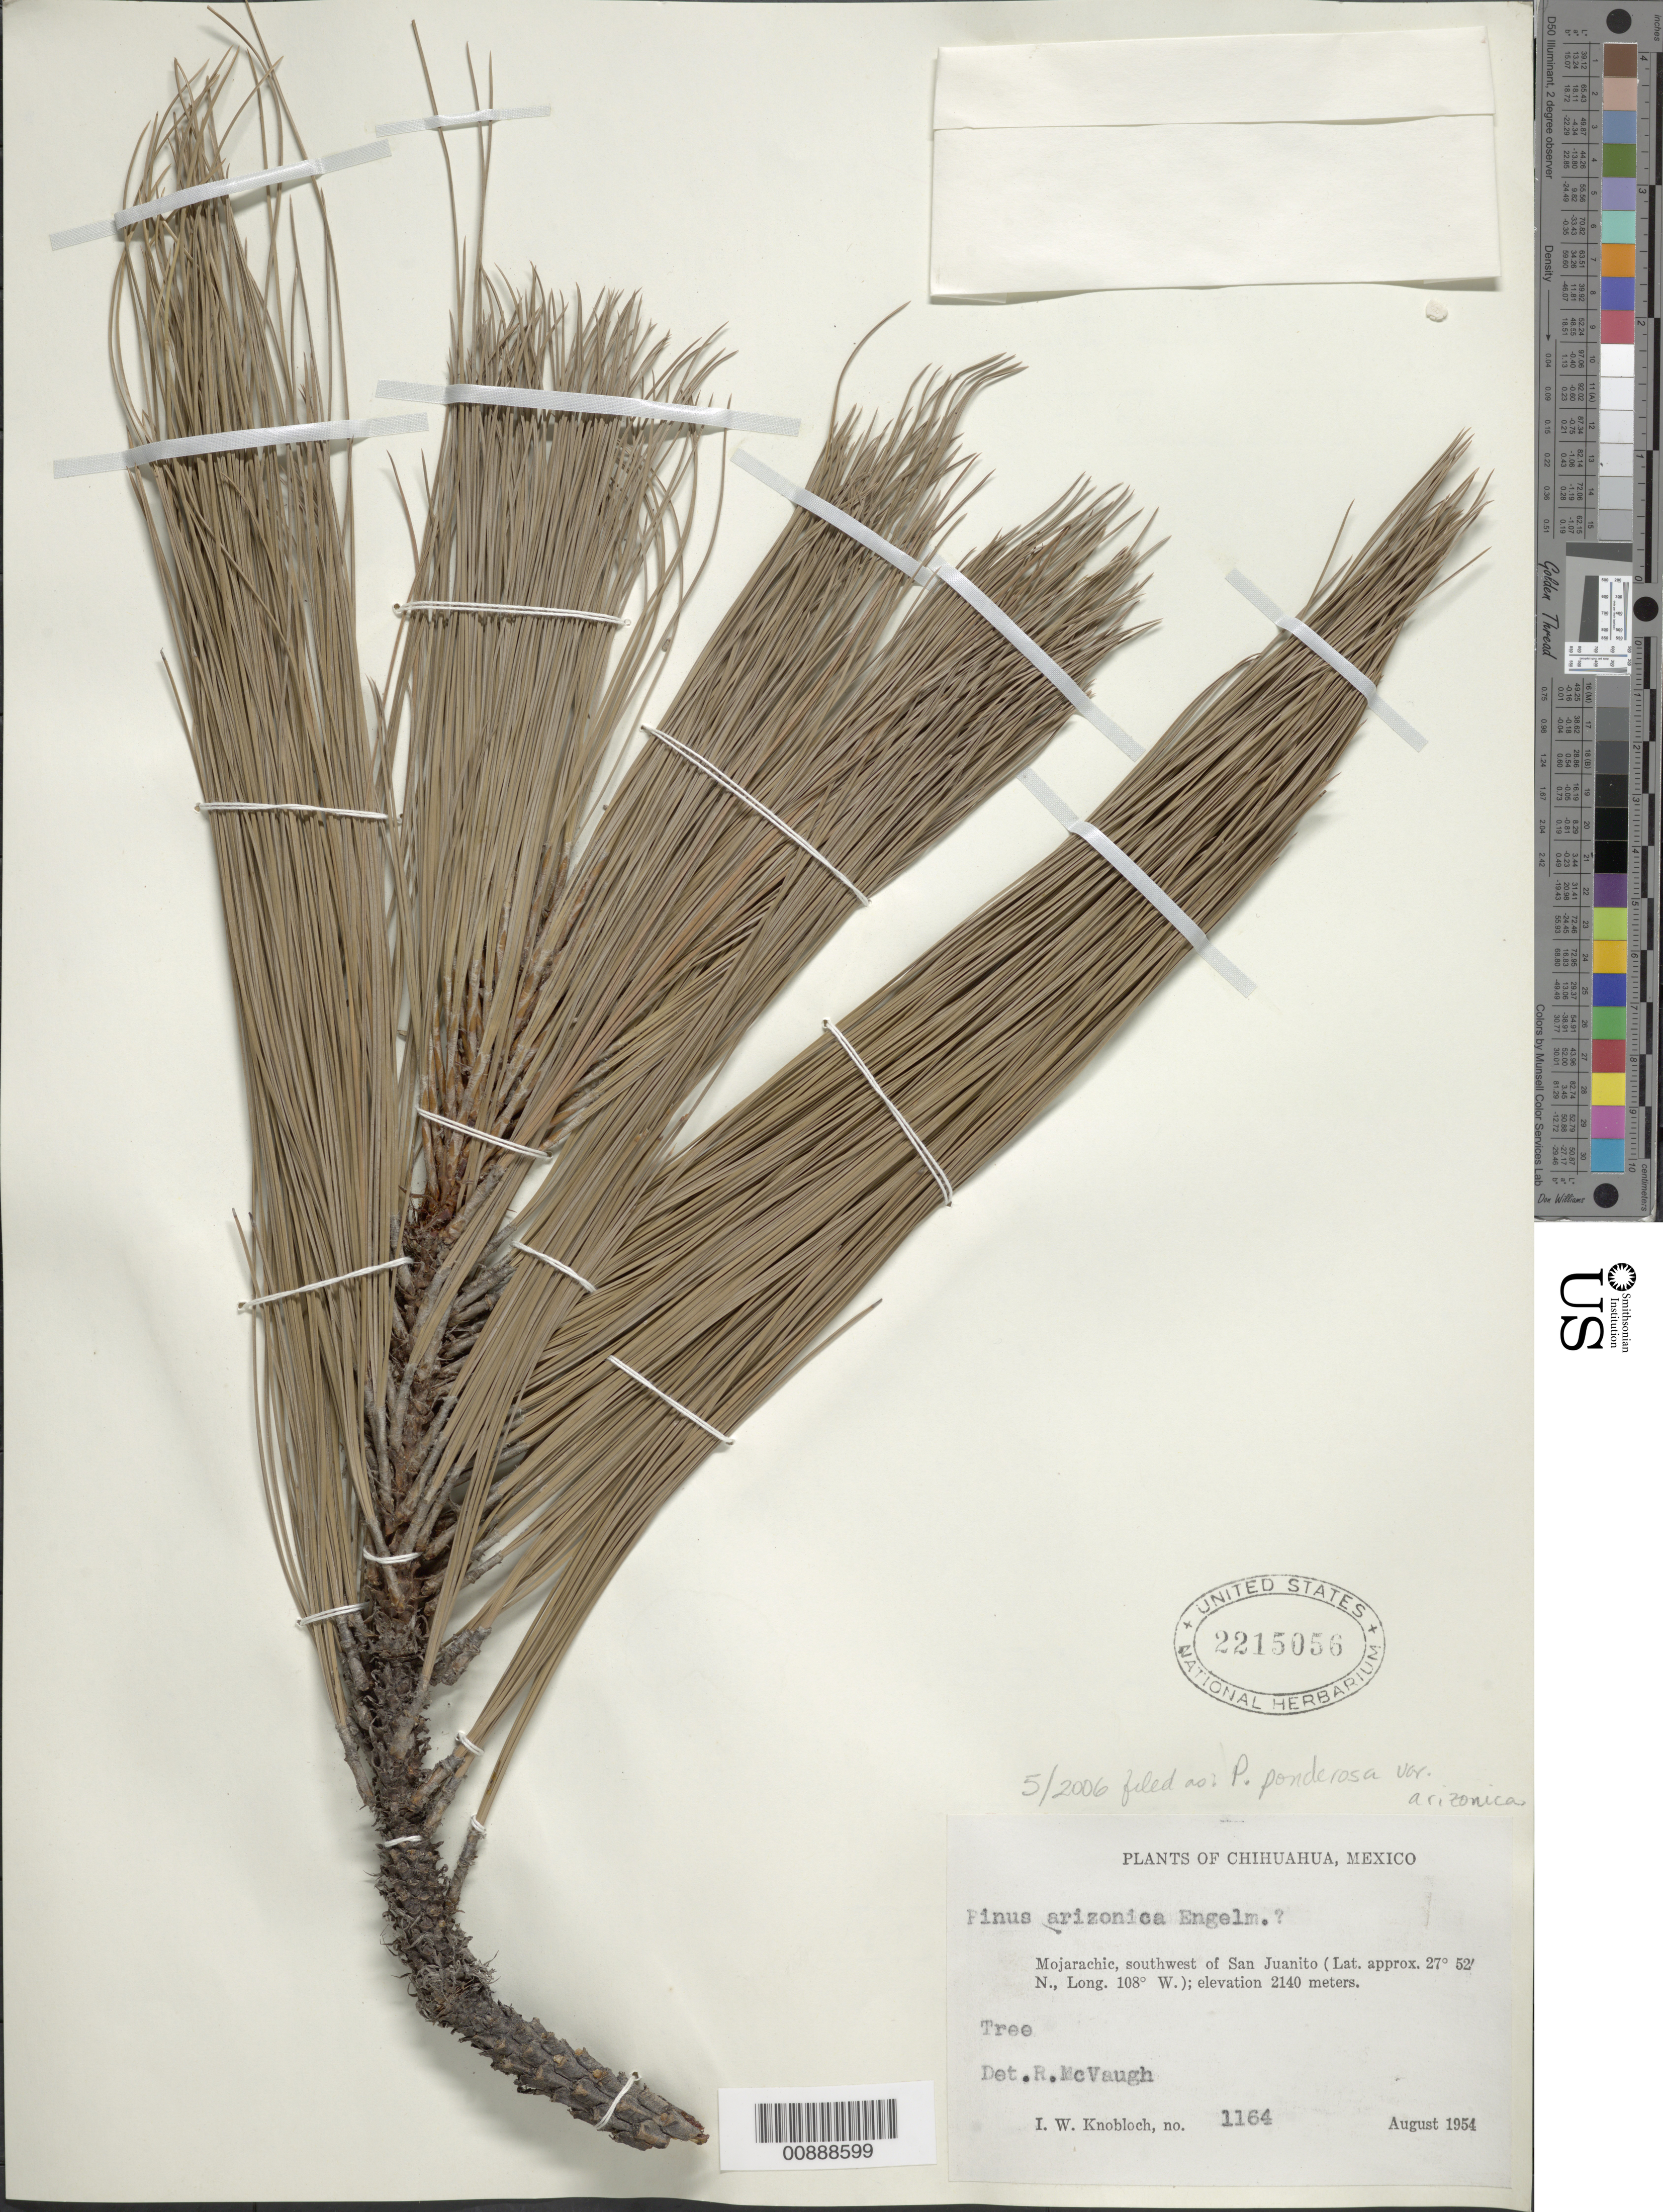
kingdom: Plantae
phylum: Tracheophyta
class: Pinopsida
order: Pinales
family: Pinaceae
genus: Pinus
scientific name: Pinus ponderosa var. scopulorum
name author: Engelm.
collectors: I. W. Knobloch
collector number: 1164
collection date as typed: Aug 1954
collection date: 1954-08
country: Mexico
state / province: Chihuahua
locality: Mojarachic, southwest of San Juanito, Chihuahua.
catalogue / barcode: US 2215056